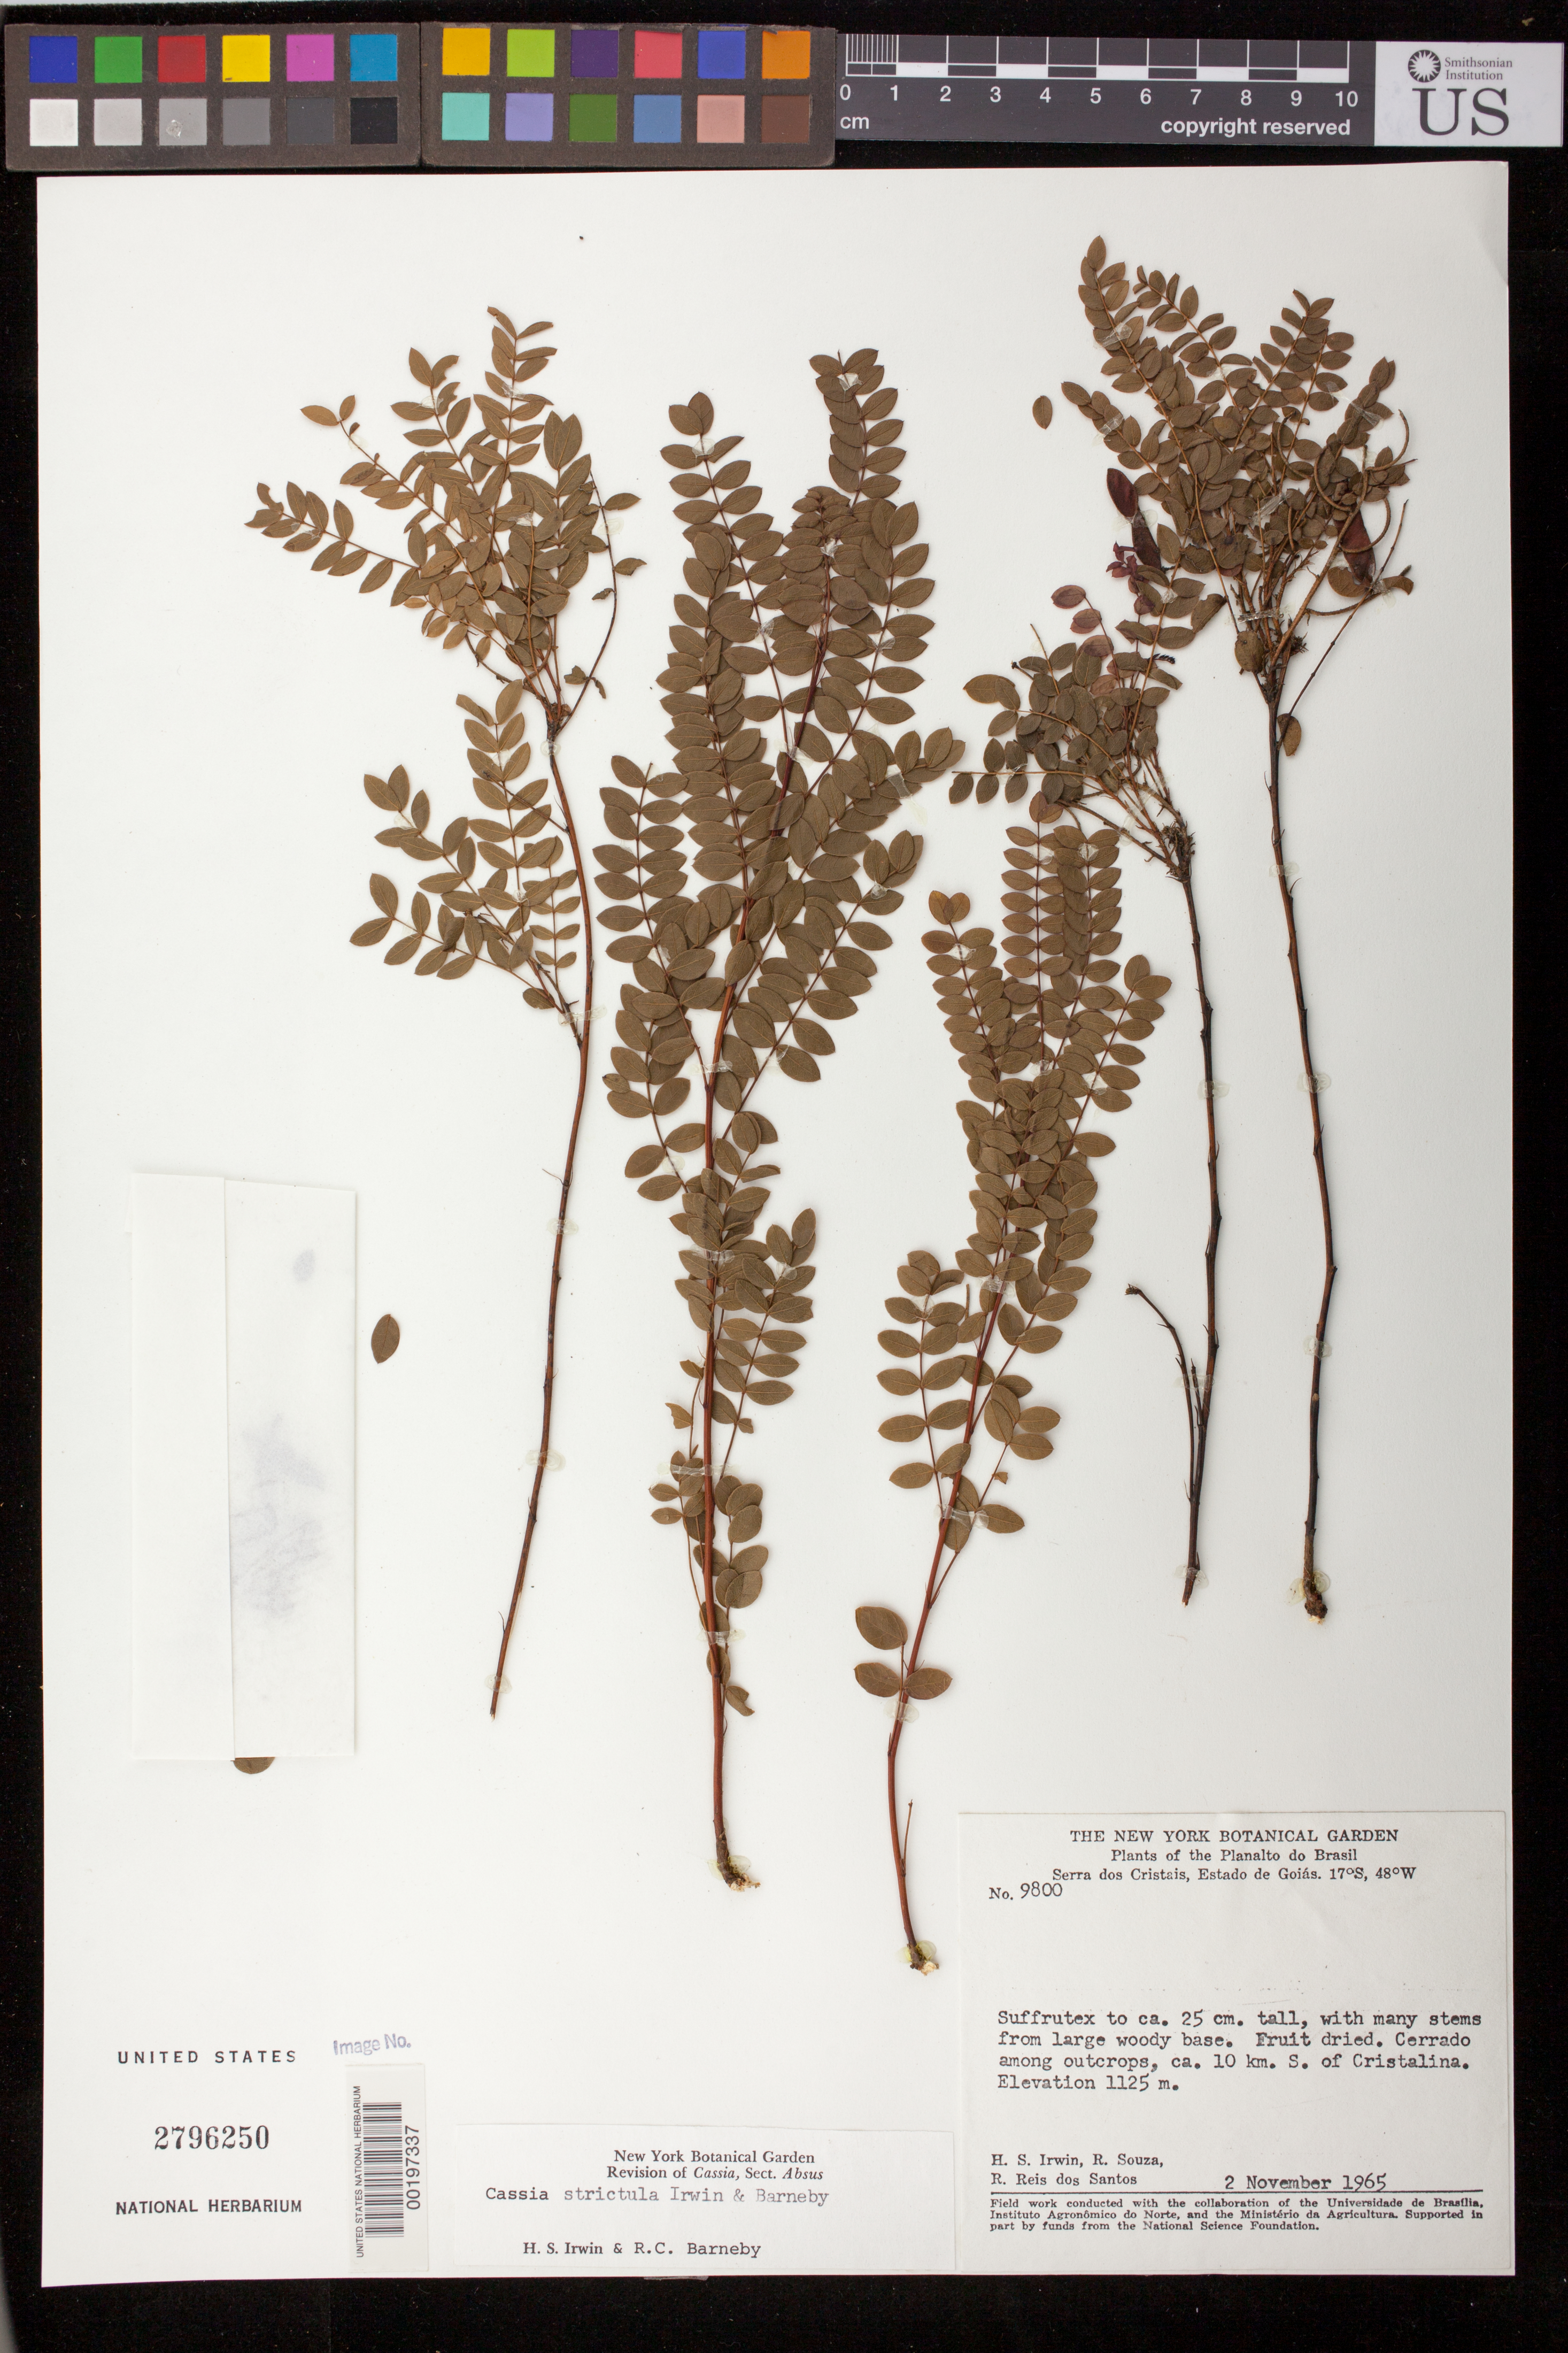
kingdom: Plantae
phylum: Tracheophyta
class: Magnoliopsida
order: Fabales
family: Fabaceae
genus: Chamaecrista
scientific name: Chamaecrista strictula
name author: (H.S. Irwin & Barneby) H.S. Irwin & Barneby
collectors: H. Irwin, R. Souza & R. G. P. Santos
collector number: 9800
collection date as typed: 02 Nov 1965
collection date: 1965-11-02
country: Brazil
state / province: Goiás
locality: Planalto do Brasil, Serra dos Cristais; Ca. 10 km. S. of Cristalina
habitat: Cerrado among outcrops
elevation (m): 1125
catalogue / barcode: US 2796250